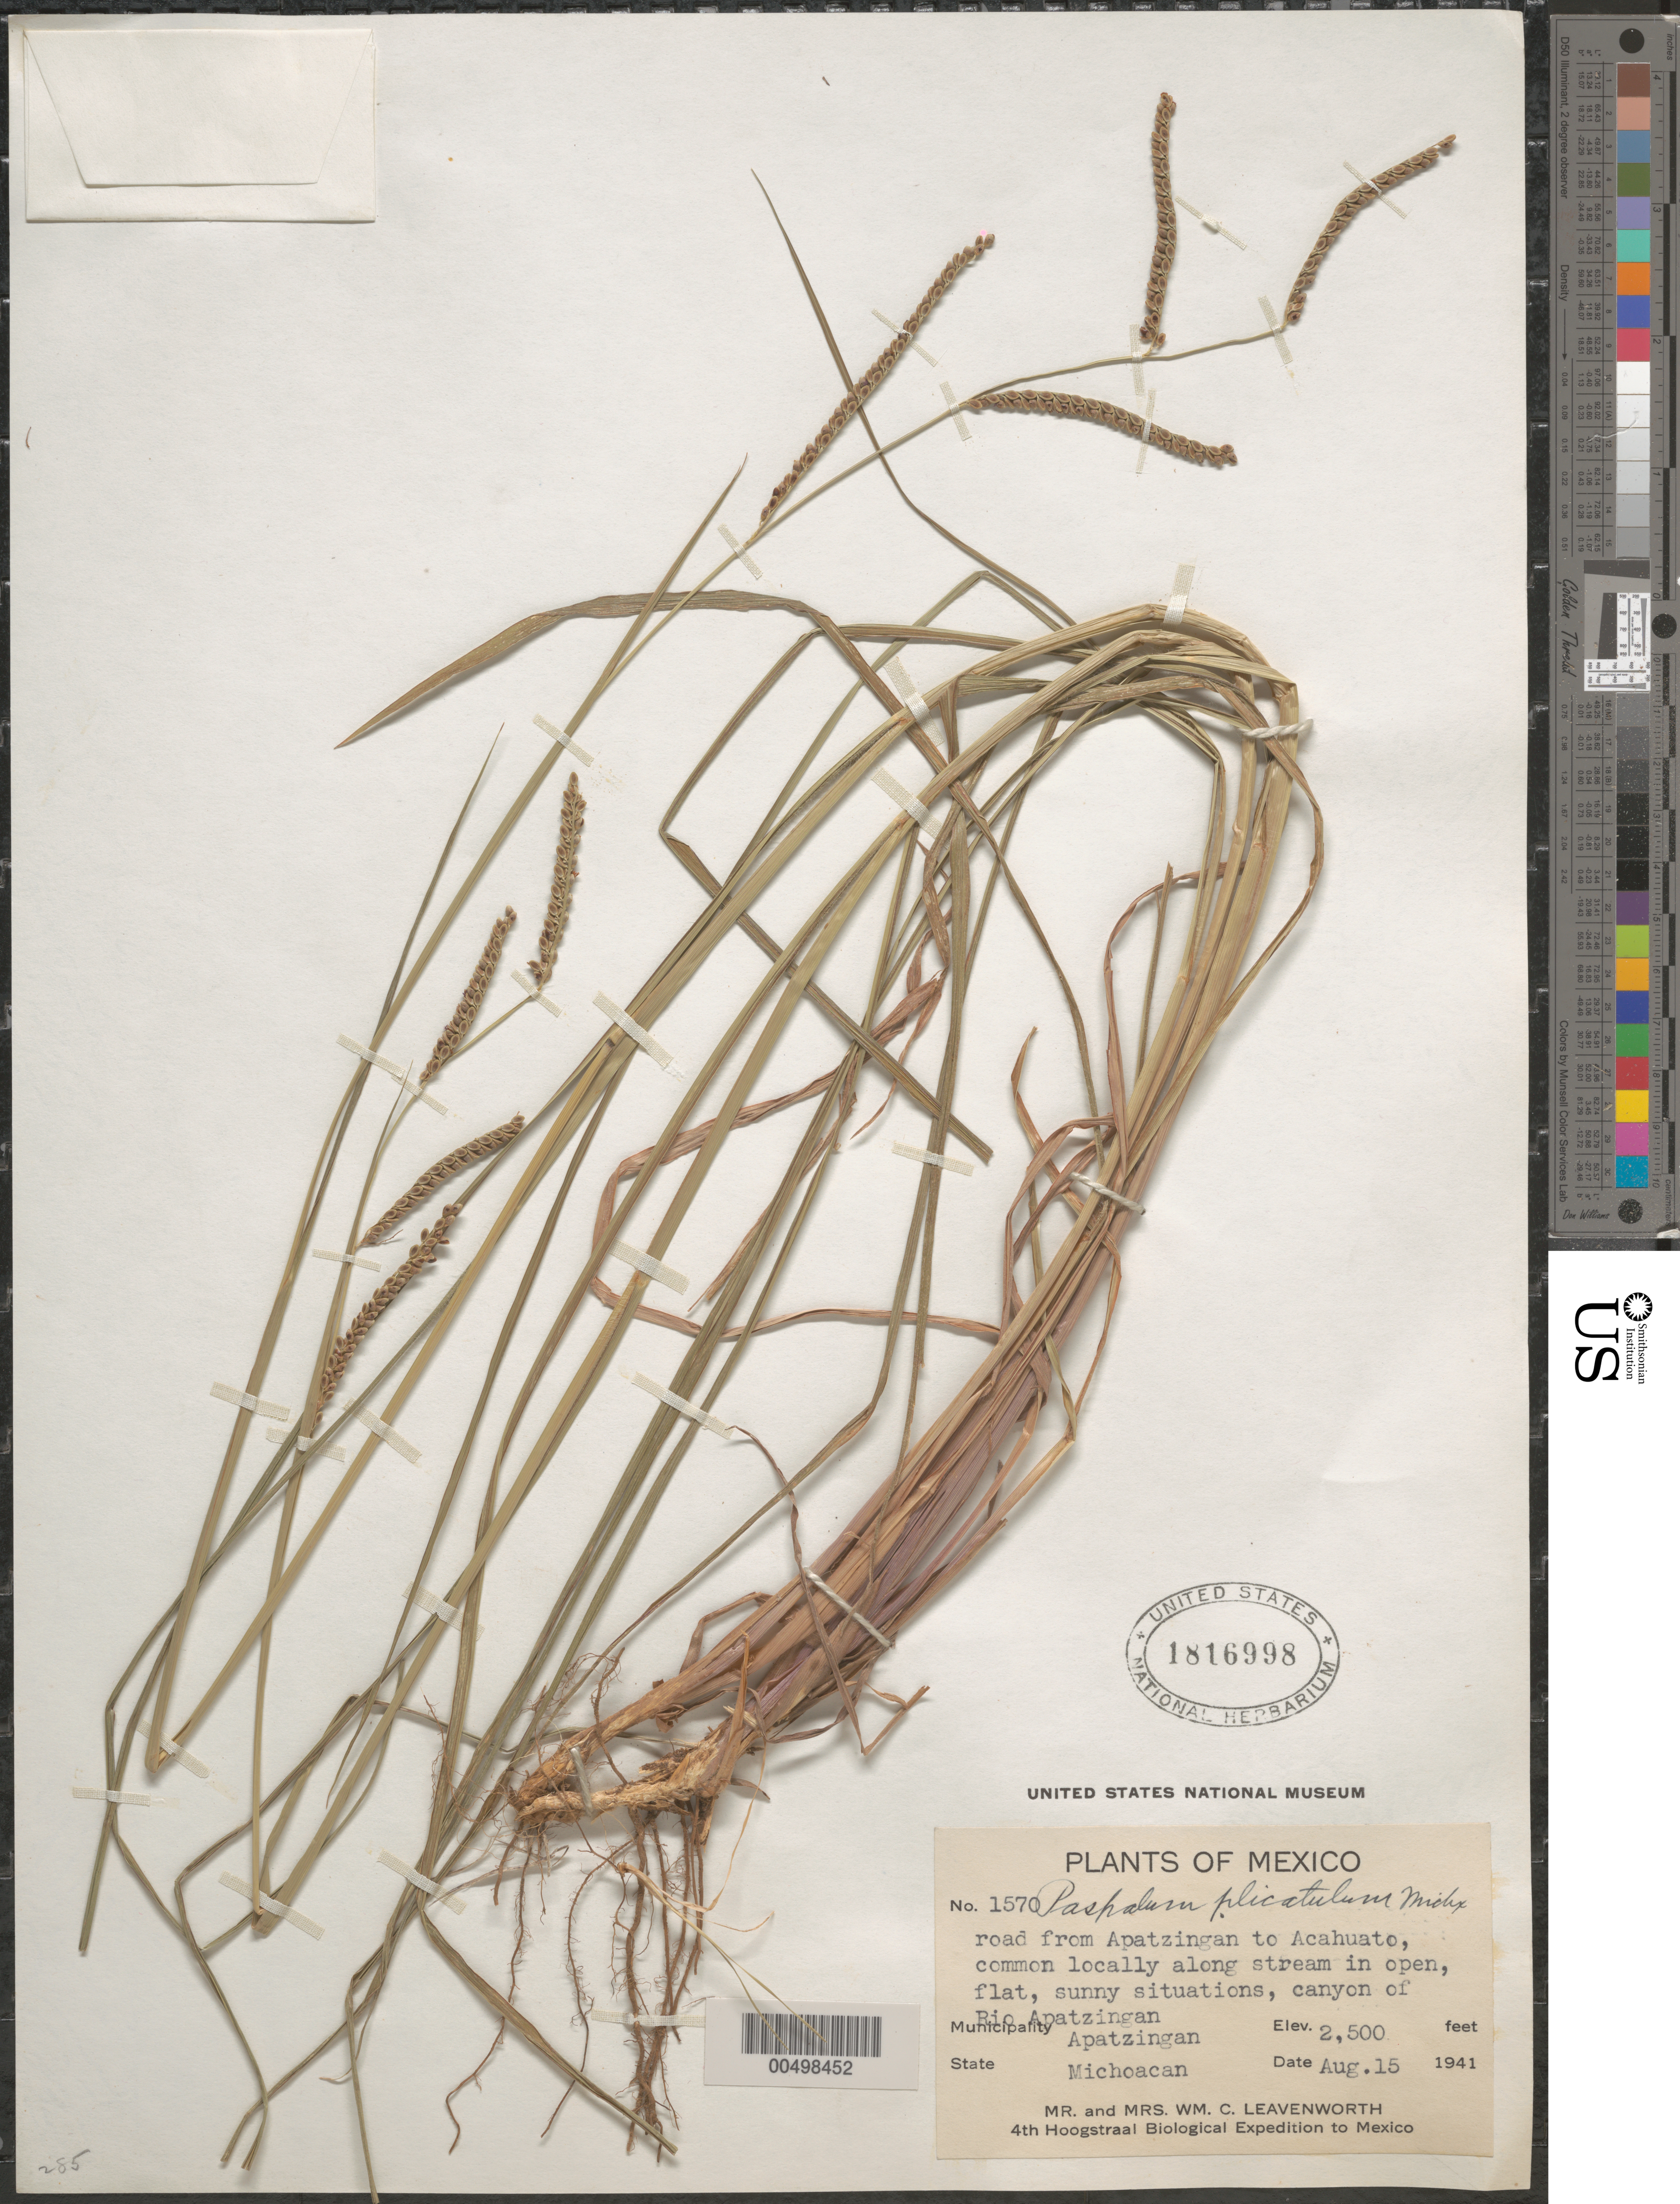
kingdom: Plantae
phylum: Tracheophyta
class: Liliopsida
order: Poales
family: Poaceae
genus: Paspalum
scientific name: Paspalum plicatulum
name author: Michx.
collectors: W. C. Leavenworth & Mrs. W. C. Leavenworth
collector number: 1570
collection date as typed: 15 Aug 1941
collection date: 1941-08-15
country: Mexico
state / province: Michoacán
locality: Rd from Apatzingan to Acahuato, canyon of Rio Apatzingan, Apatzingan Mun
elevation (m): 762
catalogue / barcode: US 1816998